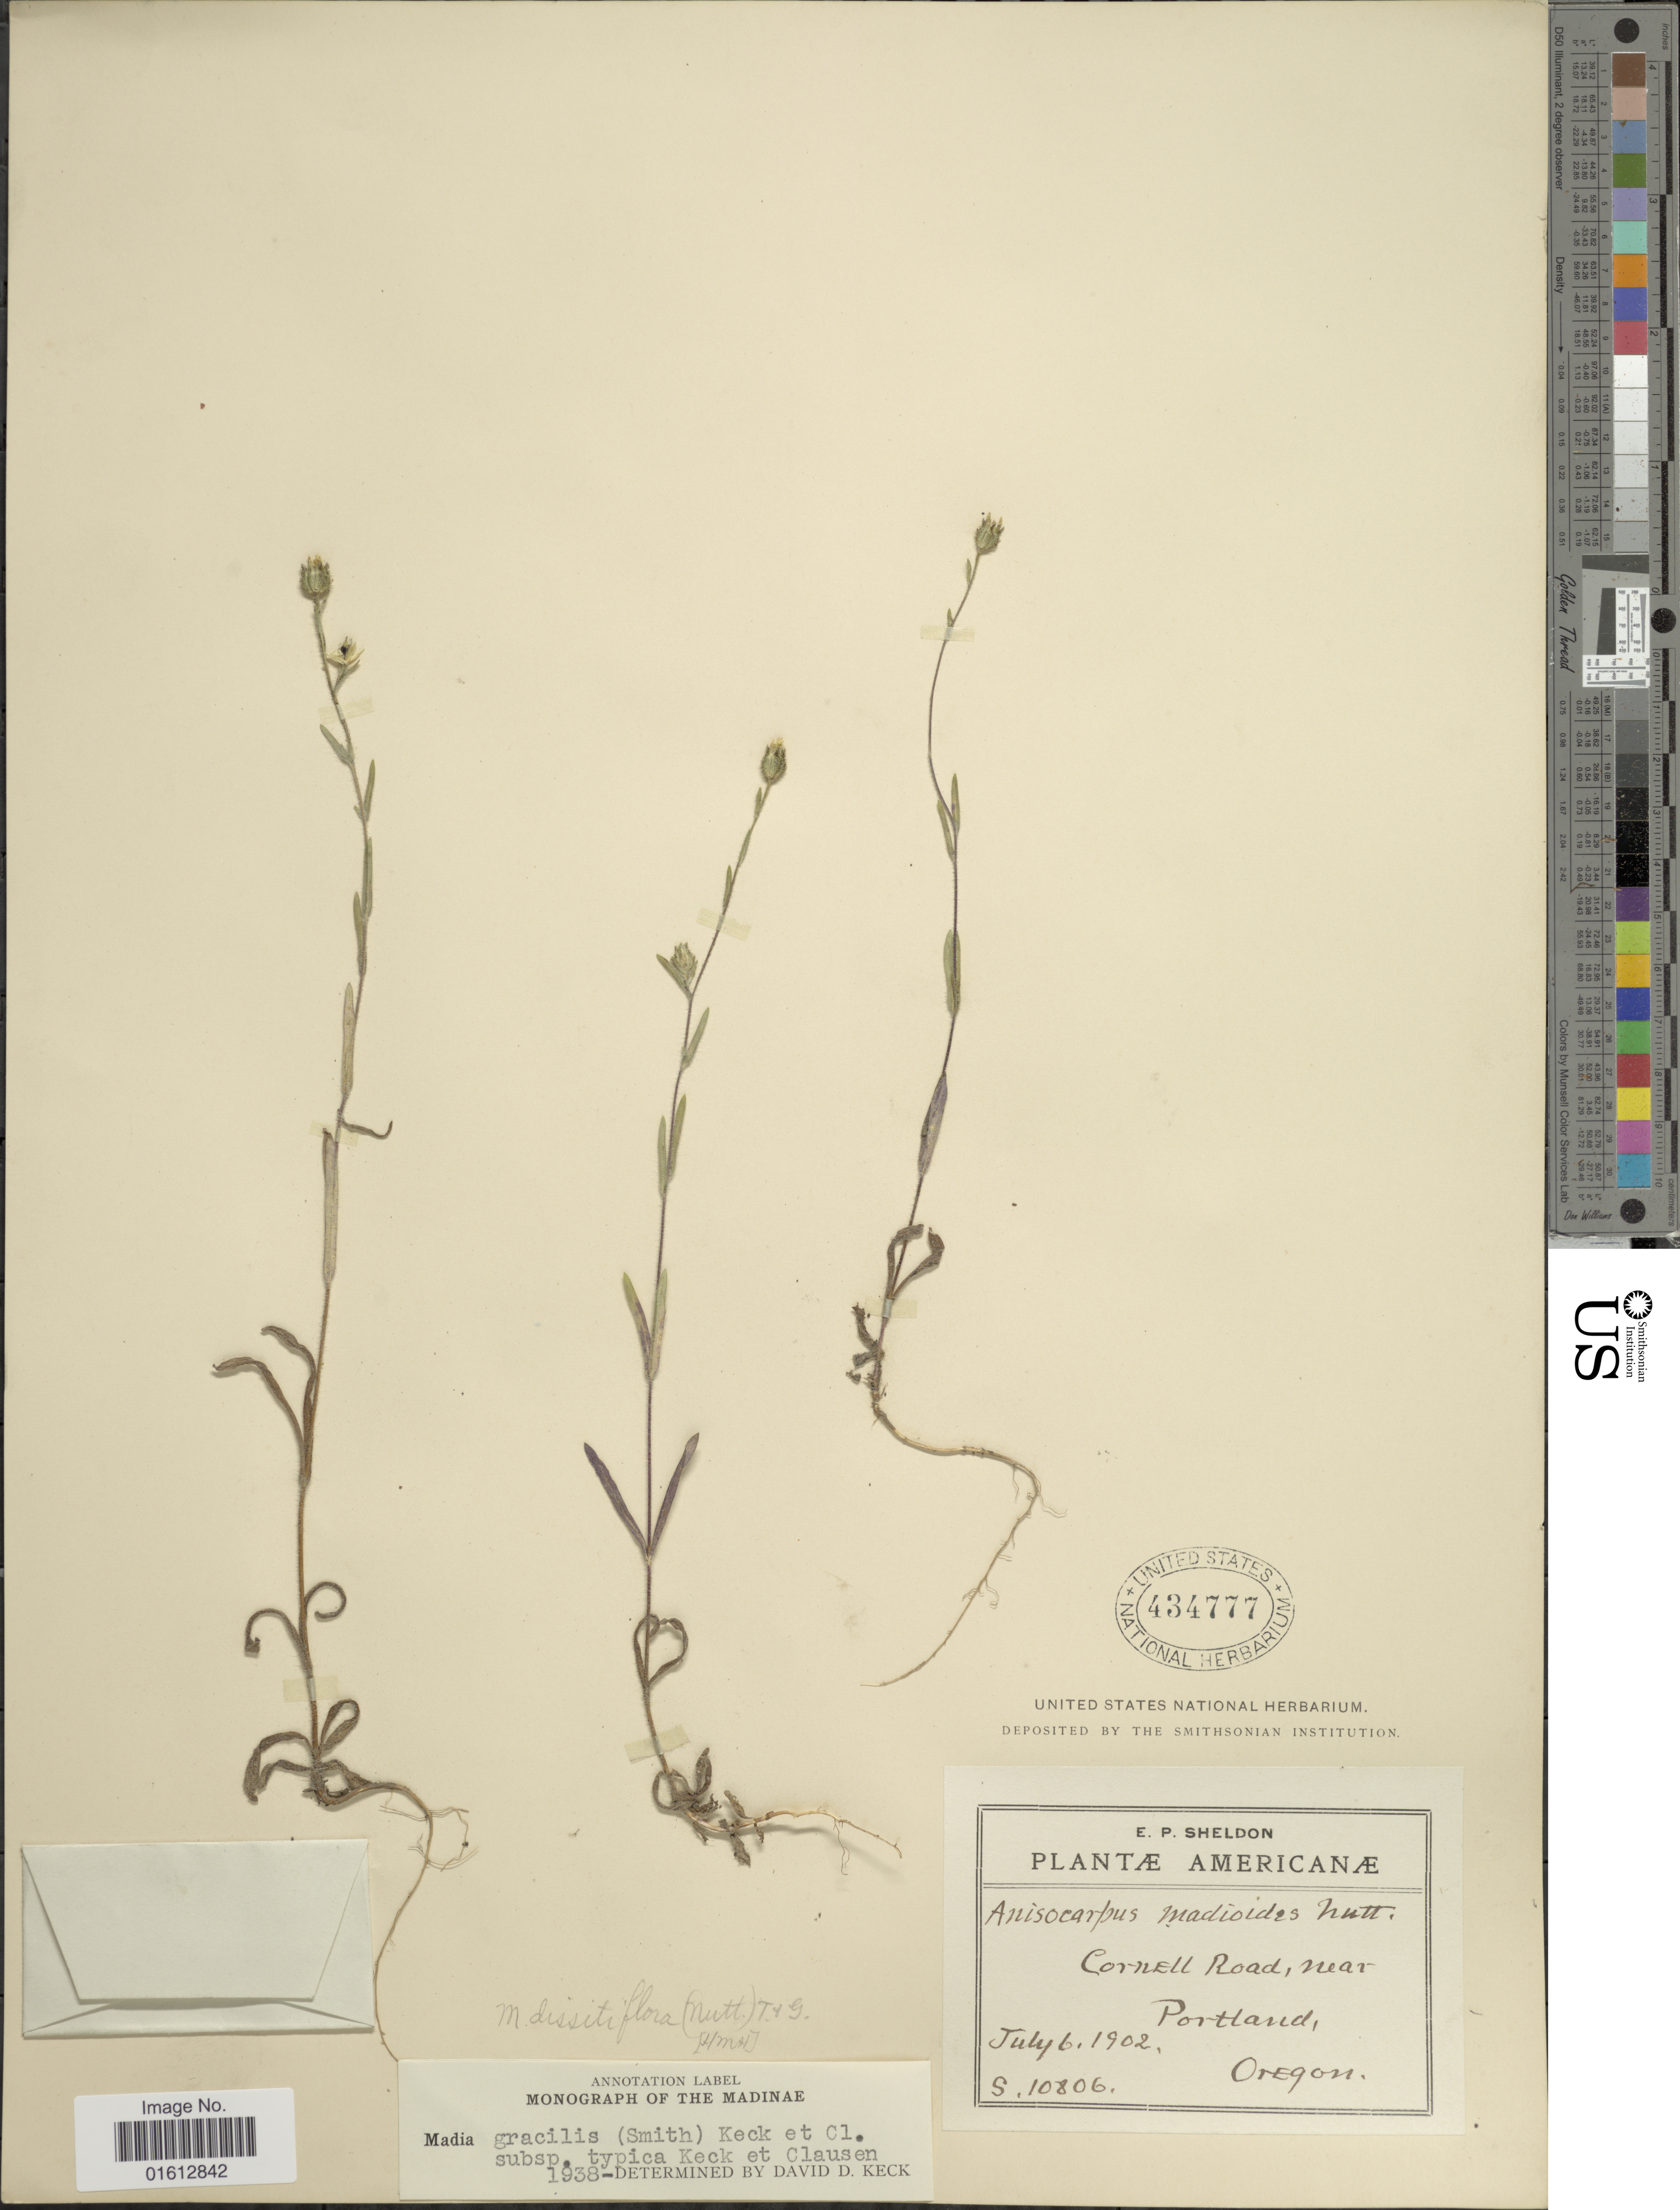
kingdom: Plantae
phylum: Tracheophyta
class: Magnoliopsida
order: Asterales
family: Asteraceae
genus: Madia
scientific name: Madia gracilis subsp. gracilis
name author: (Sm.) D.D. Keck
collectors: E. P. Sheldon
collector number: S.10806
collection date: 1902-07-06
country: United States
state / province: Oregon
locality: Americanæ, Oregon, Cornell Road, near Portland.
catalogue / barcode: US 434777